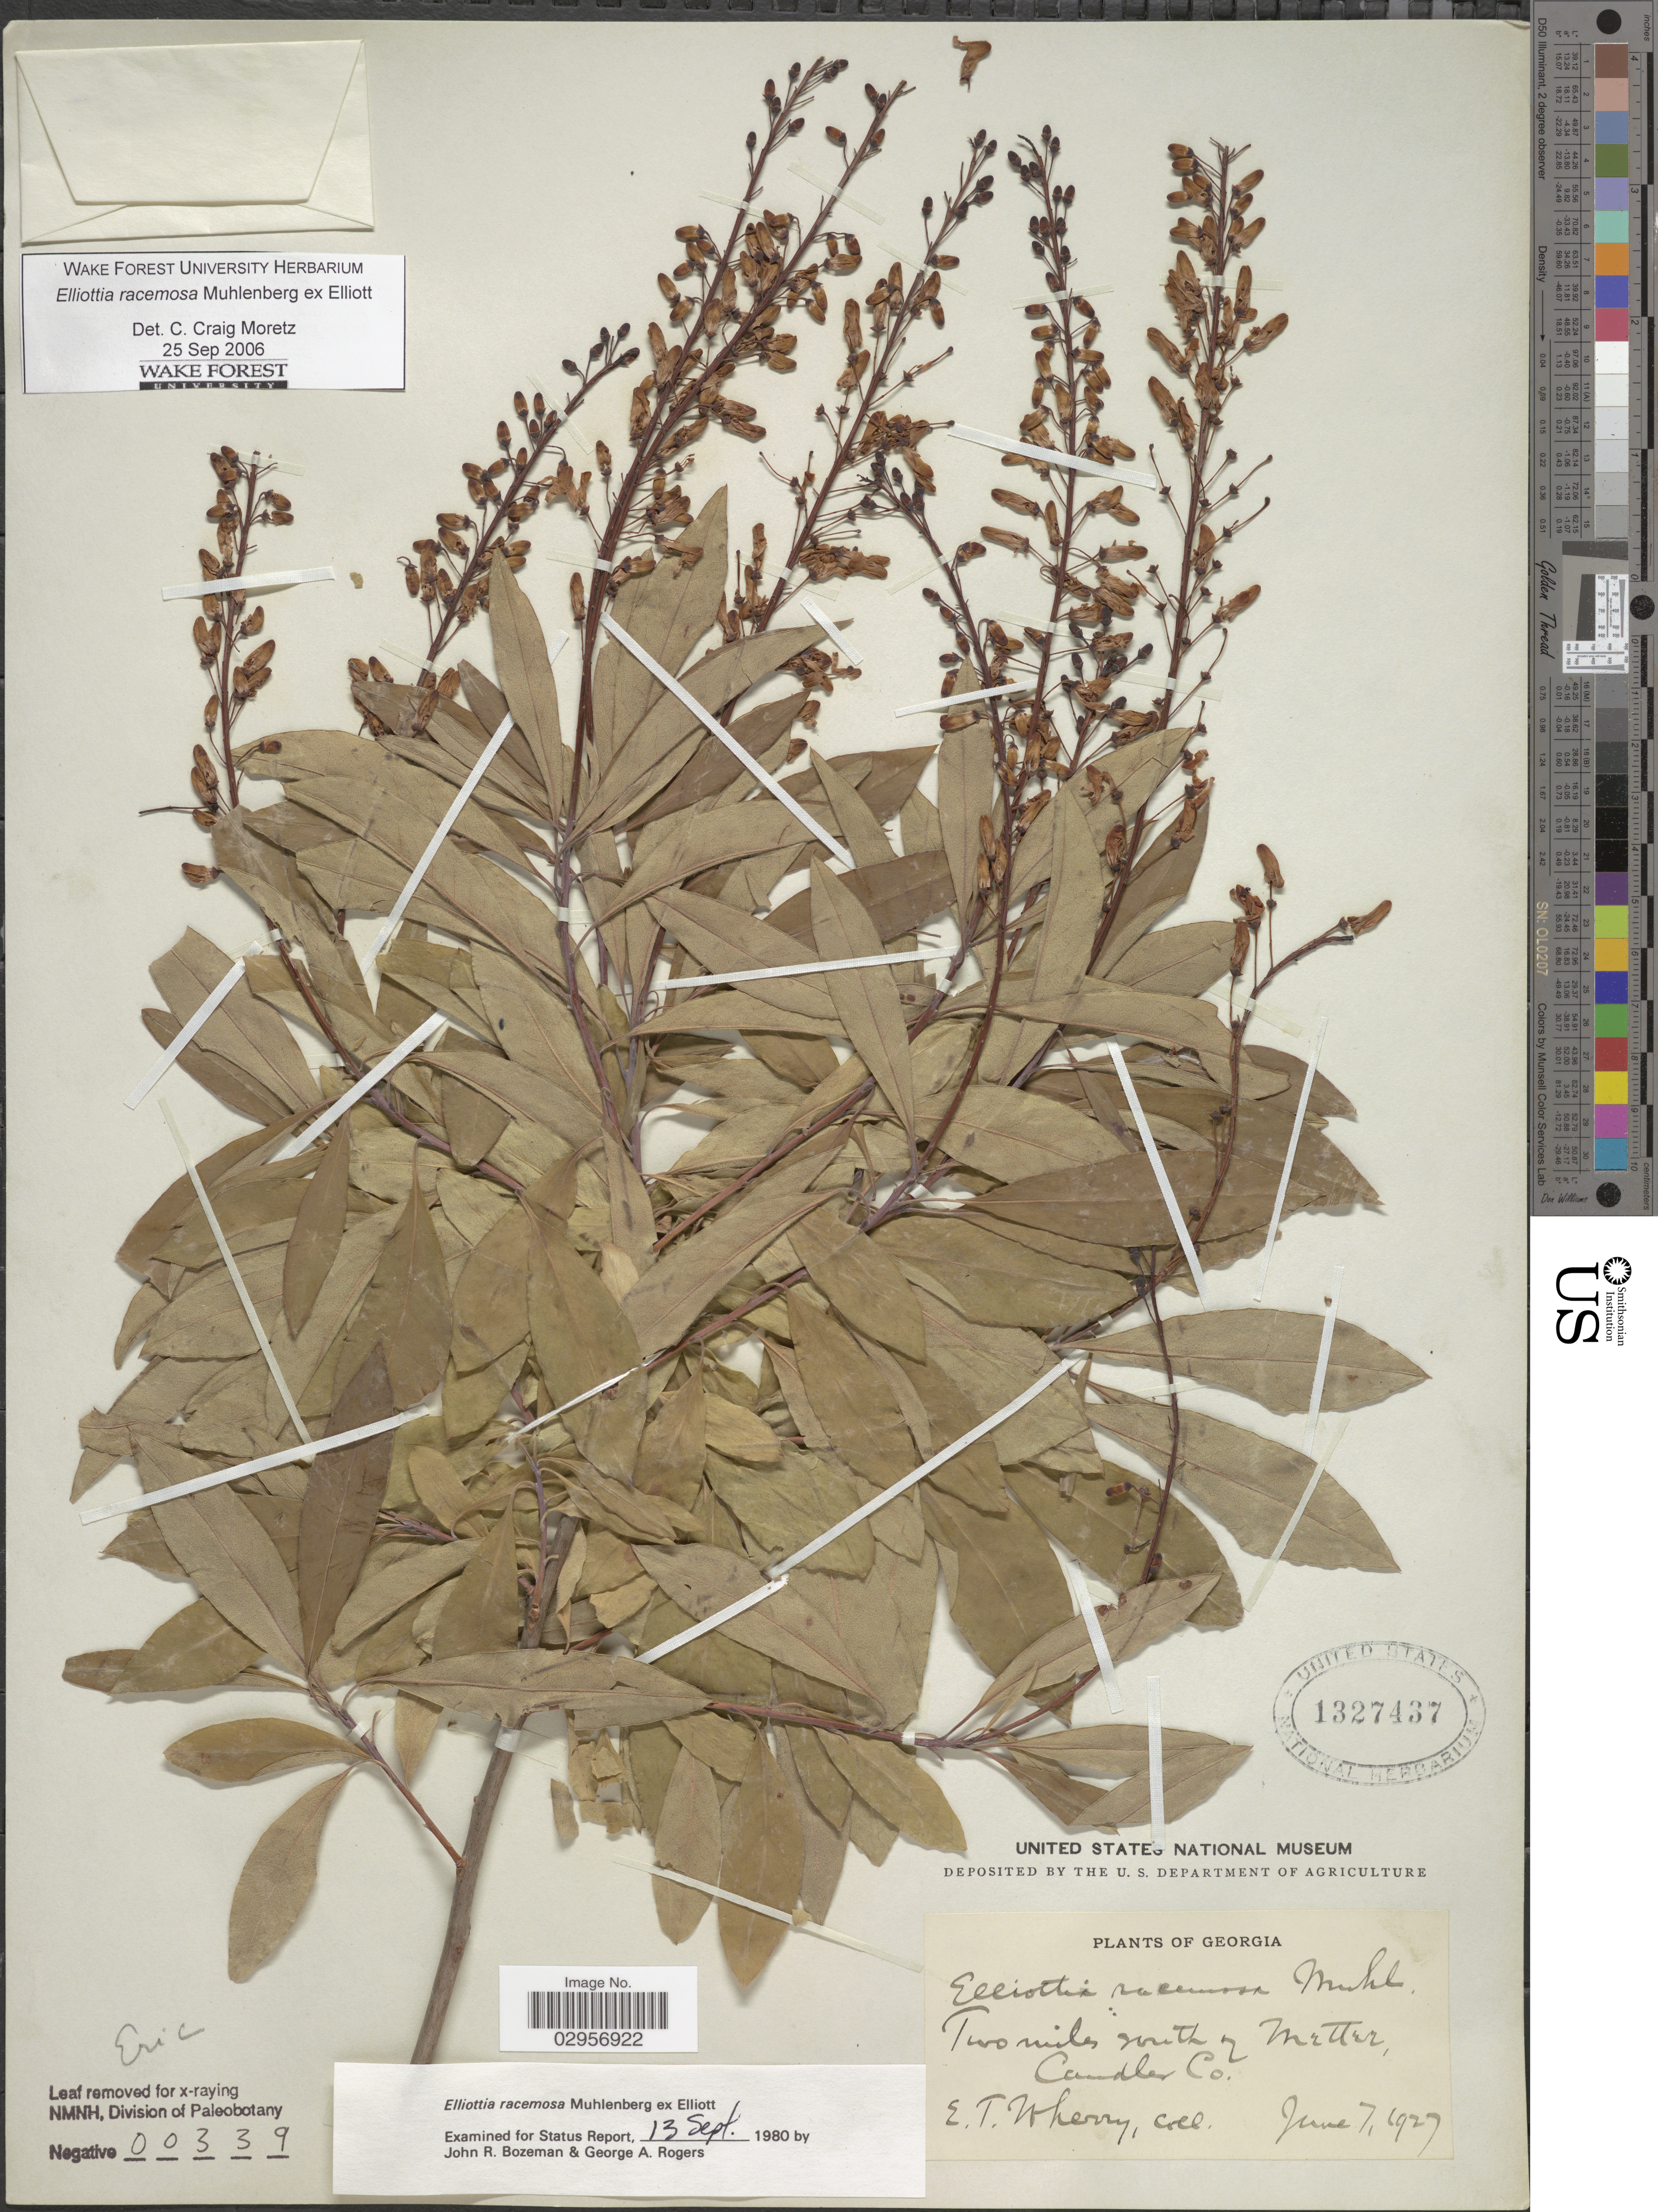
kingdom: Plantae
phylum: Tracheophyta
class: Magnoliopsida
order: Ericales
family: Ericaceae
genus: Elliottia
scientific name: Elliottia racemosa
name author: Muhl. ex Elliott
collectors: E. T. Wherry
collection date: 1927-06-07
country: United States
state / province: Georgia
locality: Two miles south of Metter, Candler Co.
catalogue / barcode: US 1327437